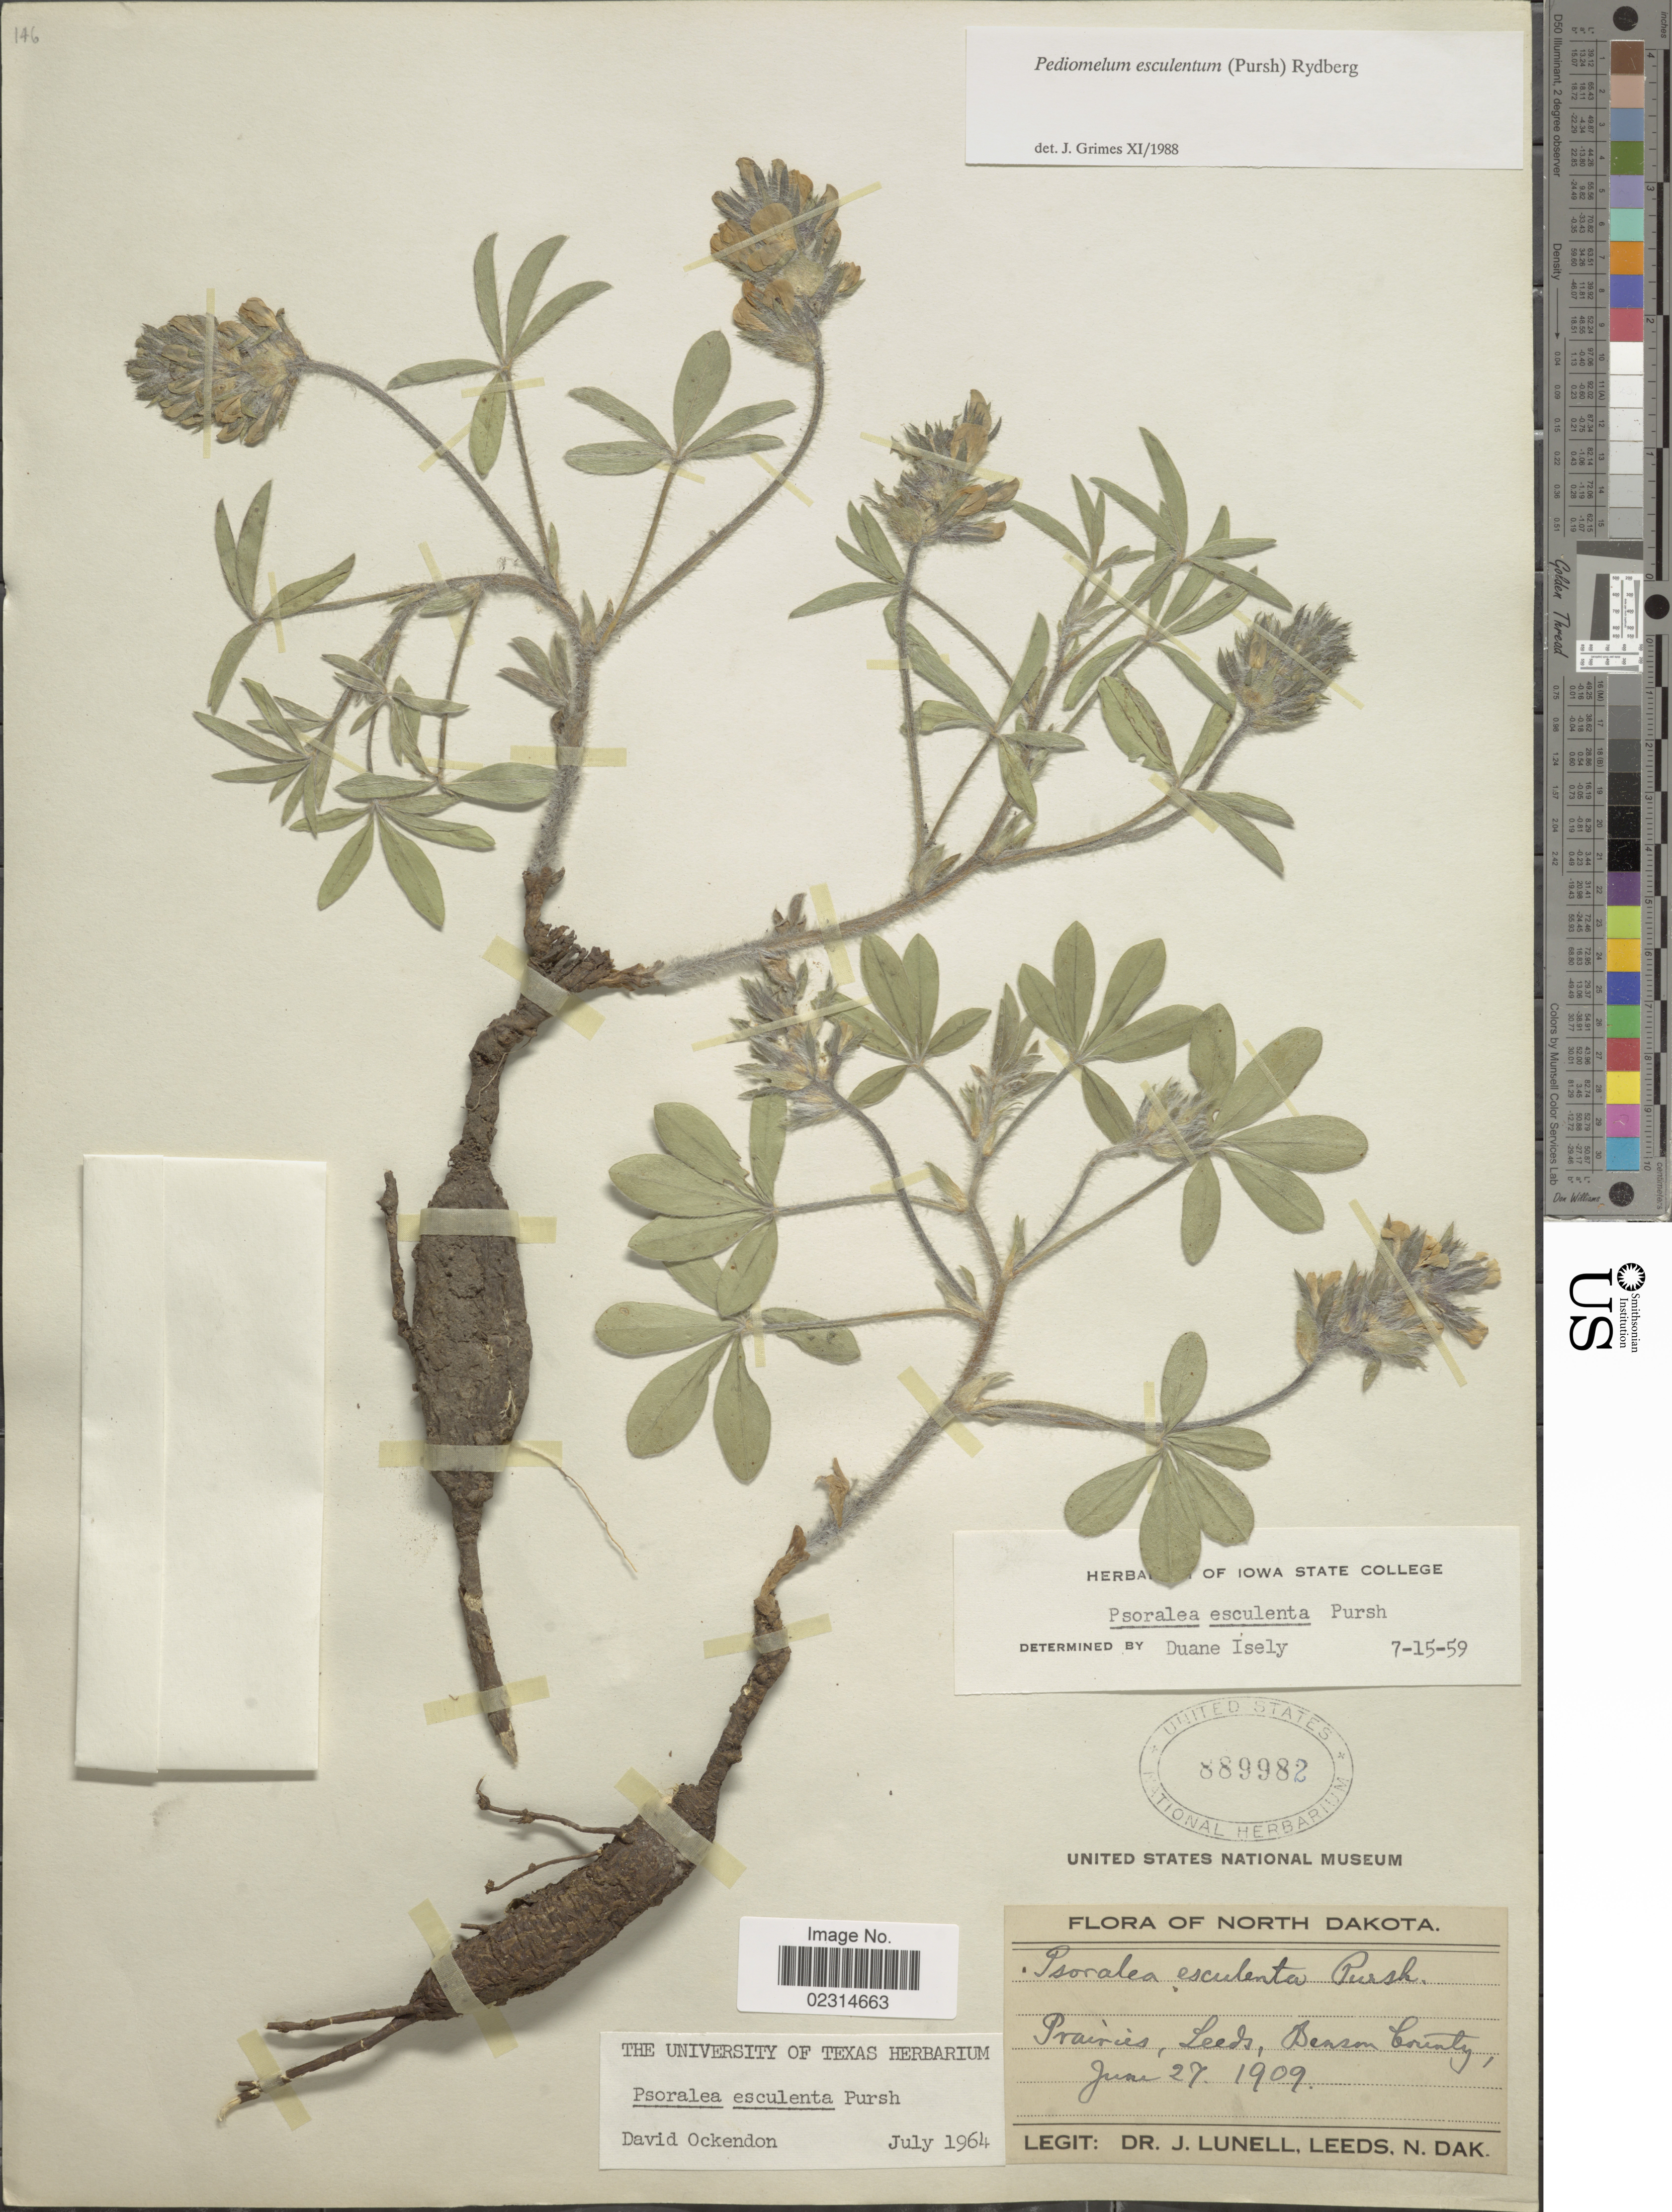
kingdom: Plantae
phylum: Tracheophyta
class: Magnoliopsida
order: Fabales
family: Fabaceae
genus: Pediomelum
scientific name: Pediomelum esculentum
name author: (Pursh) Rydb.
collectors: J. Lunell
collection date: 1909-06-27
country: United States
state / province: North Dakota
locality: Prairies, Leeds, Benson County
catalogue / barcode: US 889982